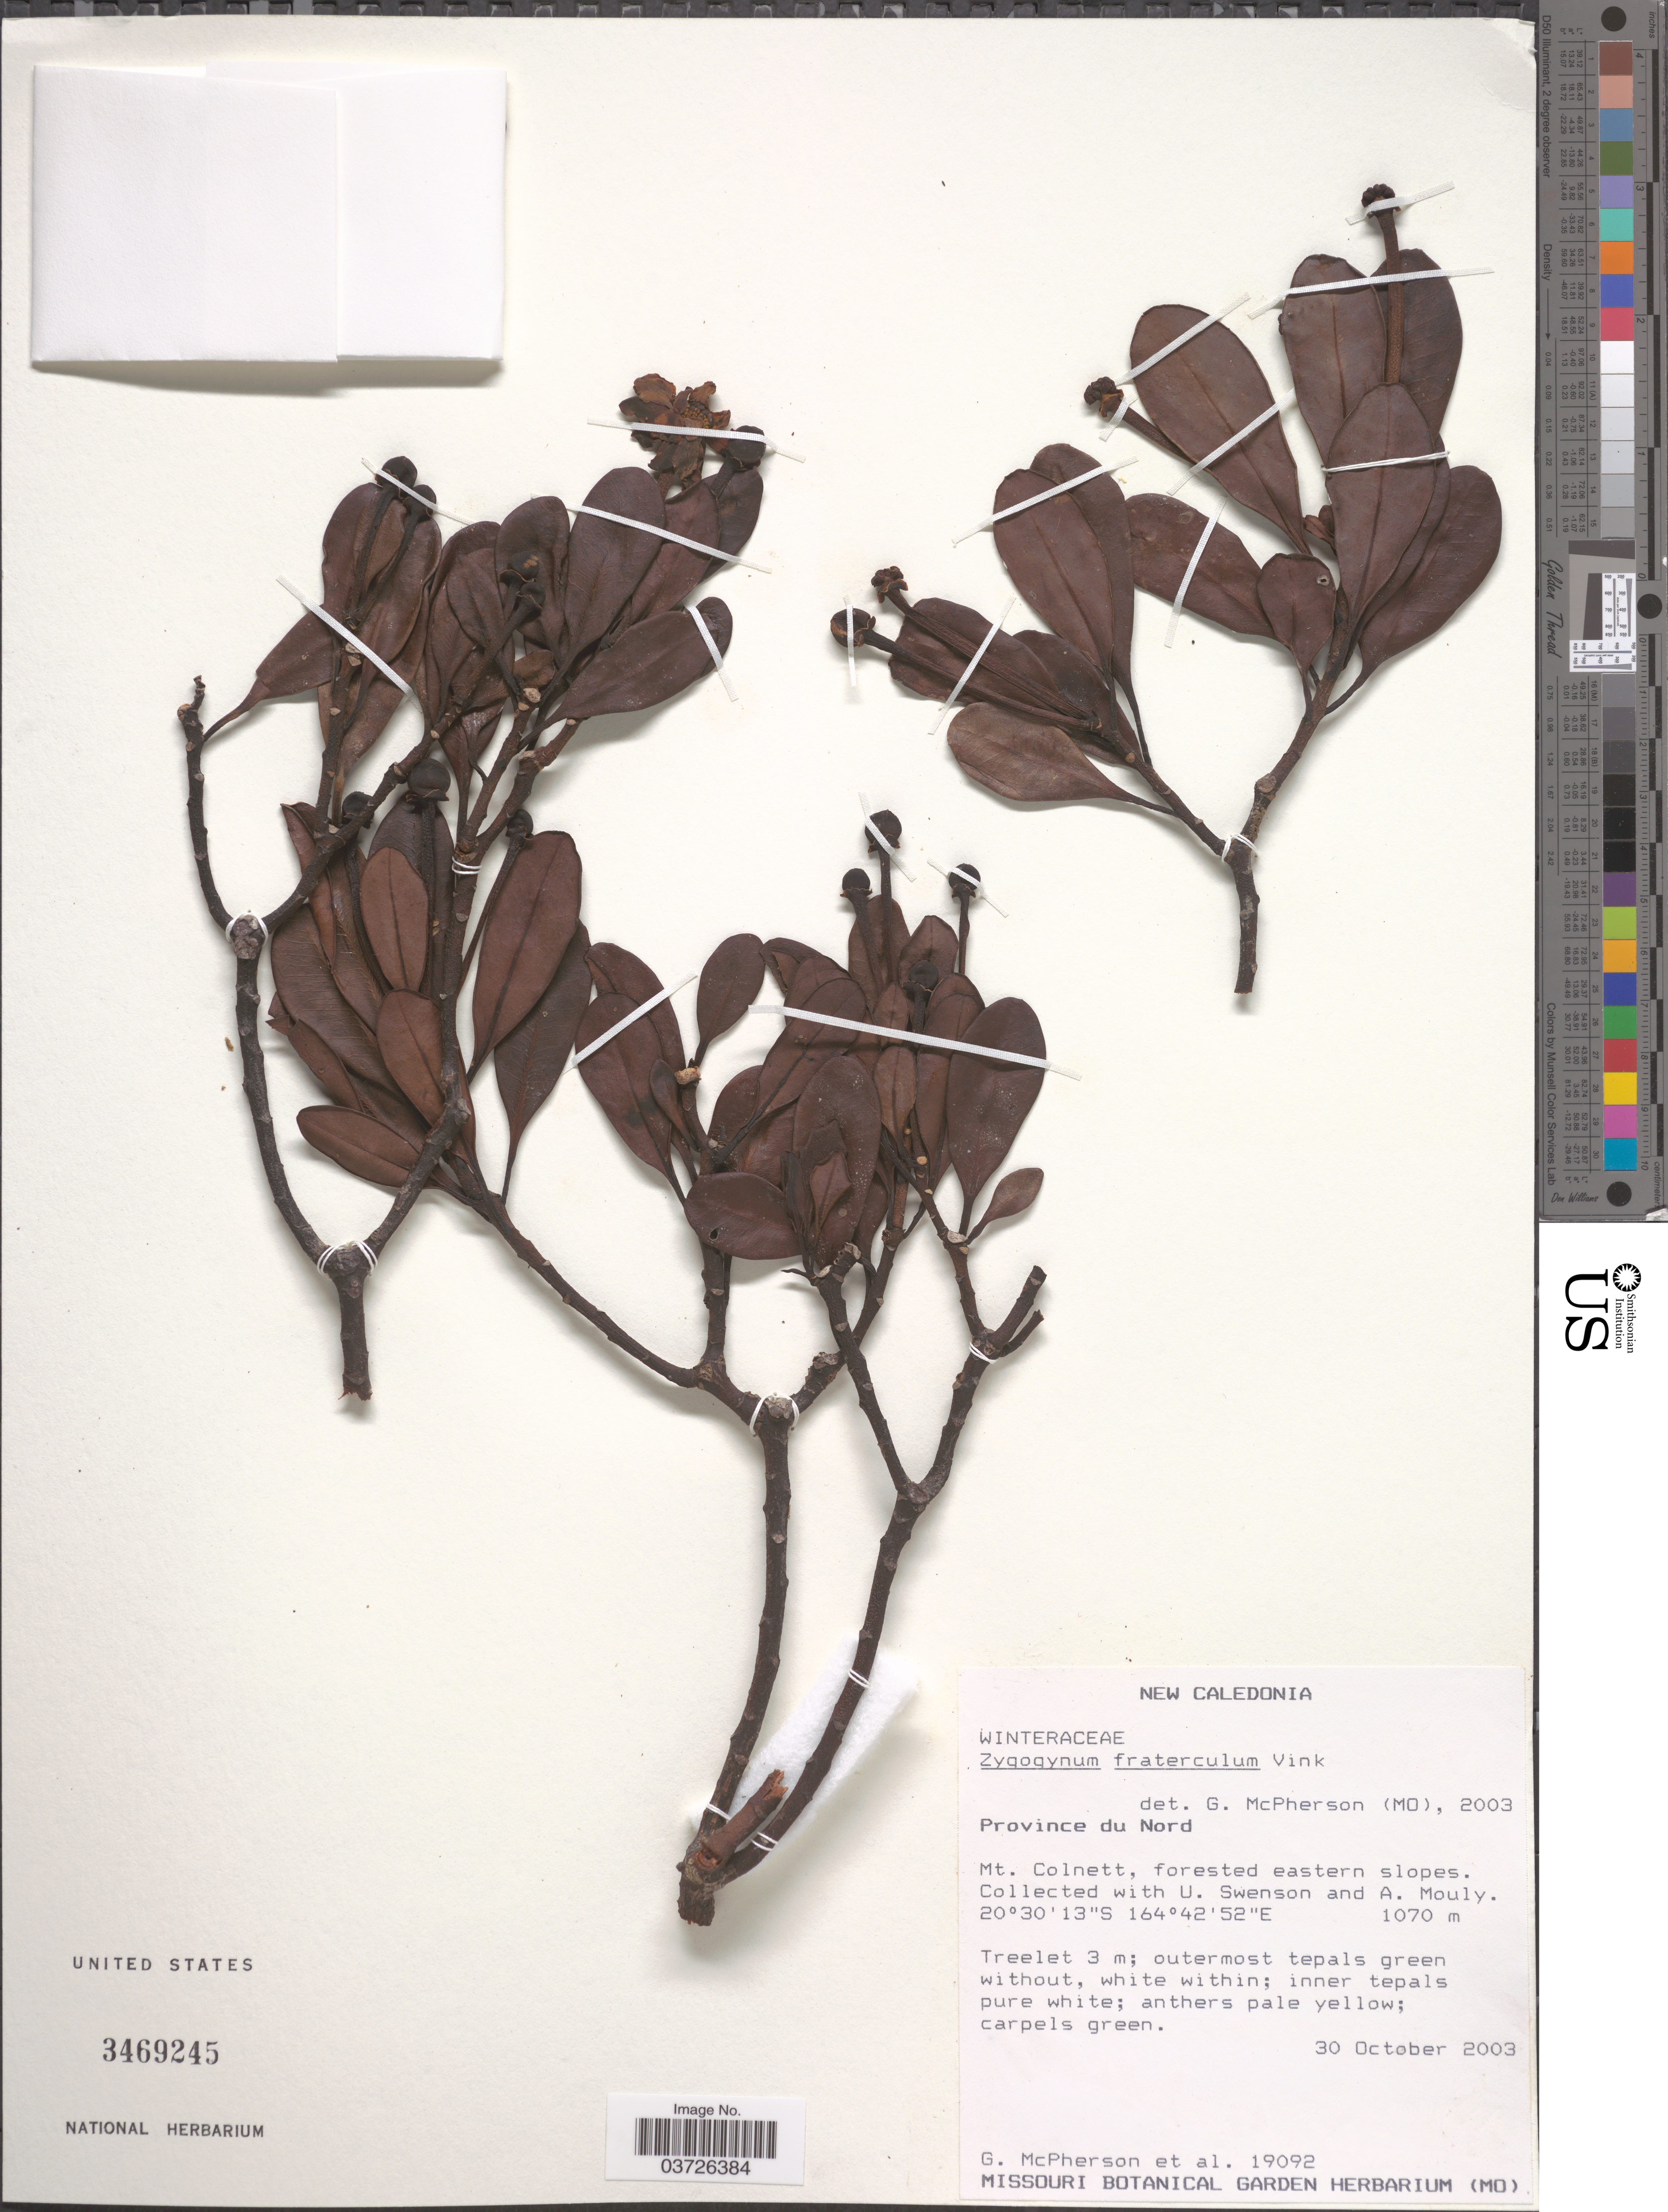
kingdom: Plantae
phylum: Tracheophyta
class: Magnoliopsida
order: Canellales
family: Winteraceae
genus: Zygogynum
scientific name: Zygogynum fraterculum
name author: Vink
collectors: G. McPherson, U. Swenson & A. Mouly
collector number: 19092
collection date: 2003-10-30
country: New Caledonia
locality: Province du Nord. Mt. Colnett, forested eastern slopes.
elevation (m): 1070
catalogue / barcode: US 3469245